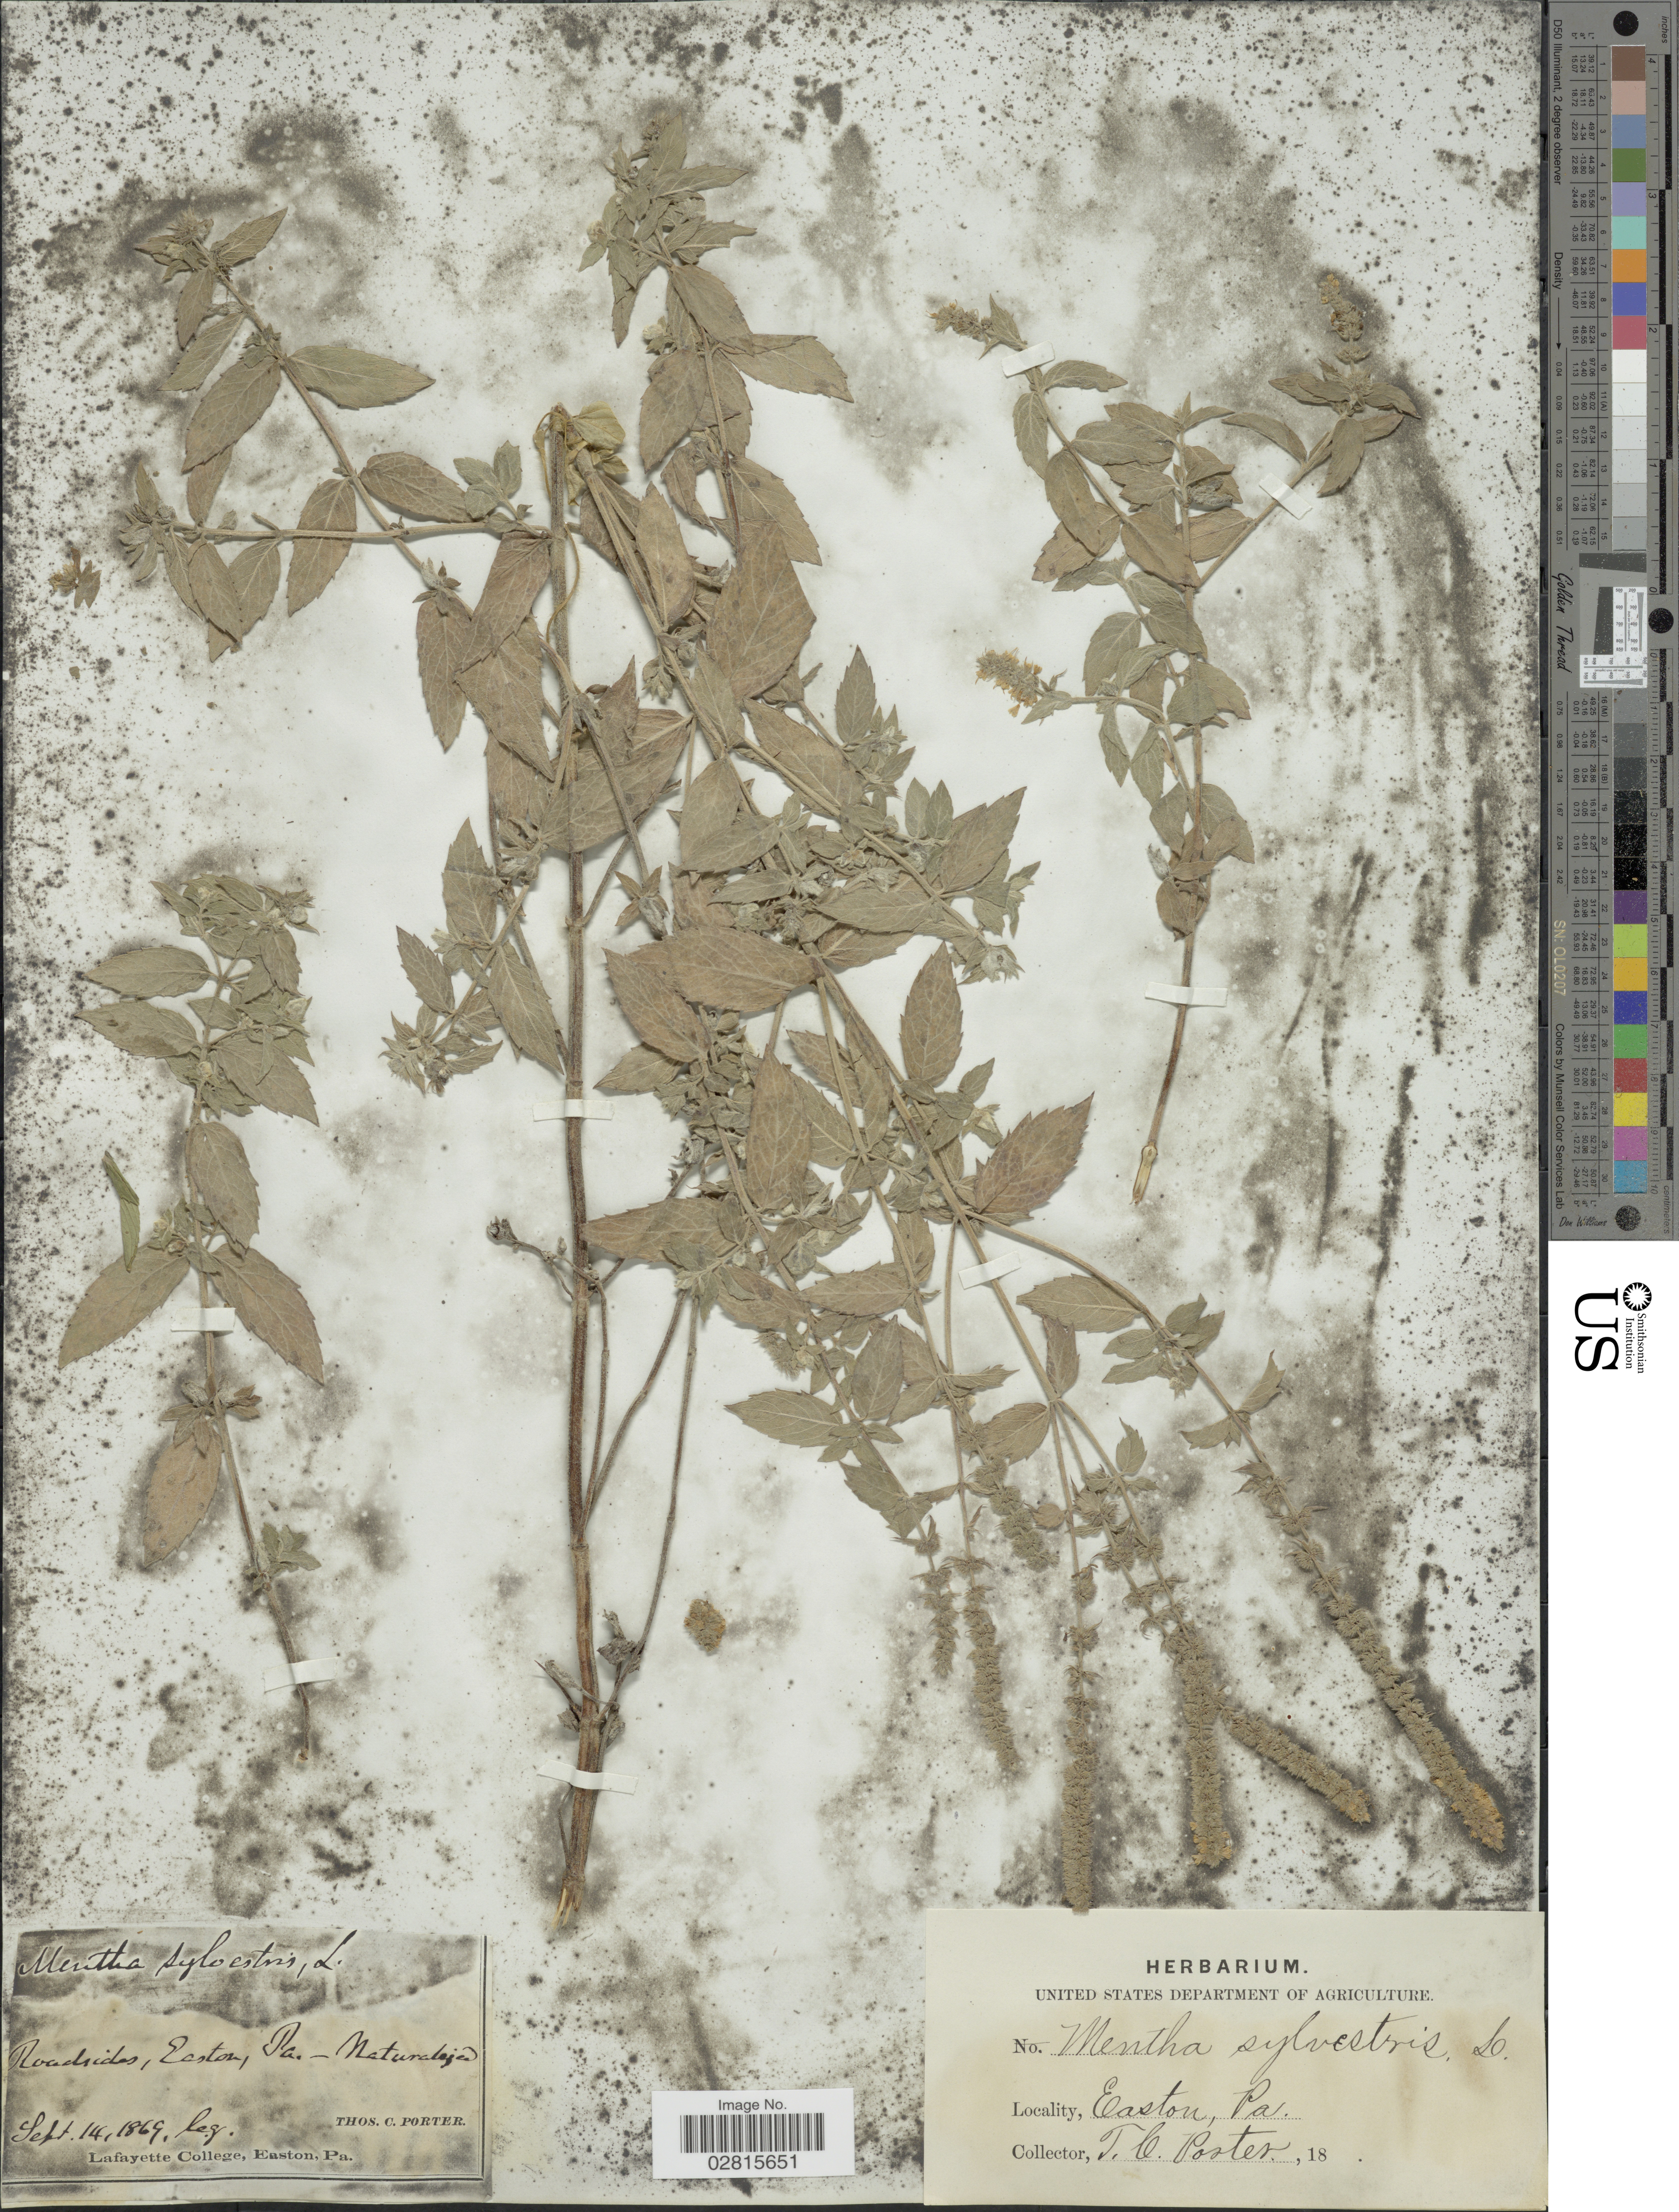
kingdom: Plantae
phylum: Tracheophyta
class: Magnoliopsida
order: Lamiales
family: Lamiaceae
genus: Mentha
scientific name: Mentha longifolia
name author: (L.) L.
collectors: T. Porter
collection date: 1869-09-14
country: United States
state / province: Pennsylvania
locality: Roadsides, Easton, Pa.